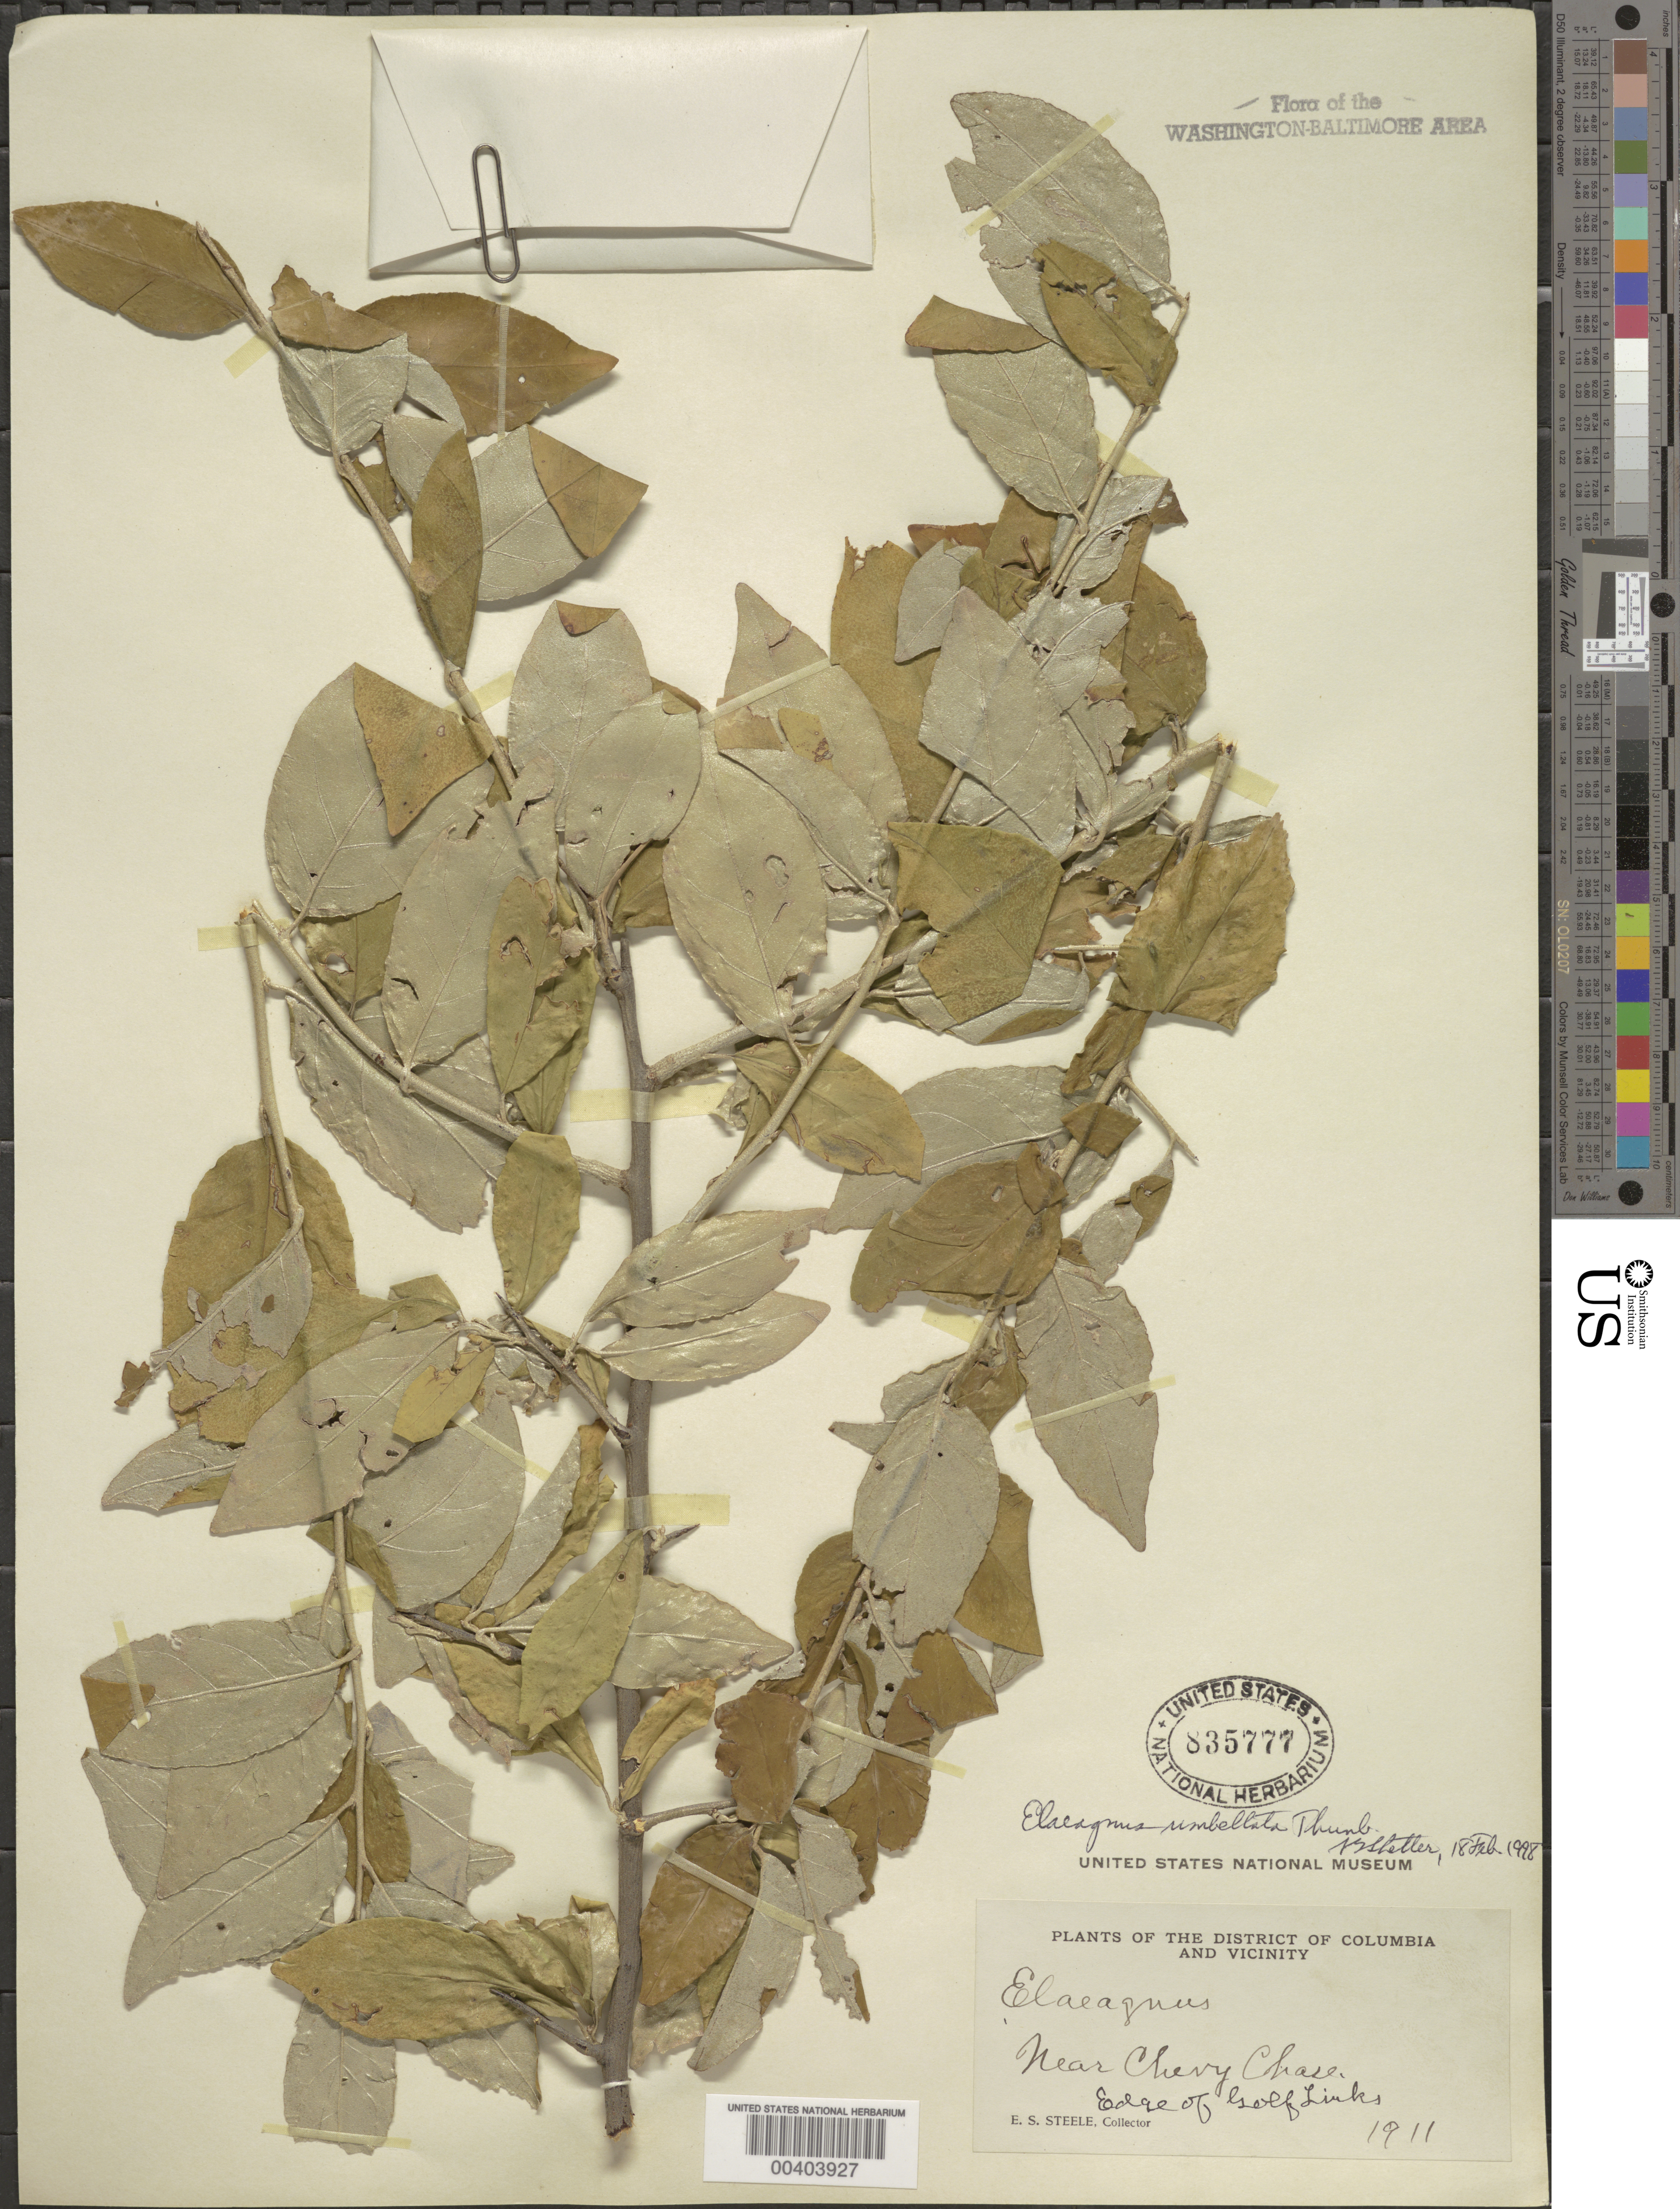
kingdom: Plantae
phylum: Tracheophyta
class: Magnoliopsida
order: Rosales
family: Elaeagnaceae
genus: Elaeagnus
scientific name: Elaeagnus umbellata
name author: Thunb.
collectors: E. Steele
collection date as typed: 1911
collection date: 1911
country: United States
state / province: Maryland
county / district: Montgomery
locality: Chevy Chase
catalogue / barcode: US 835777